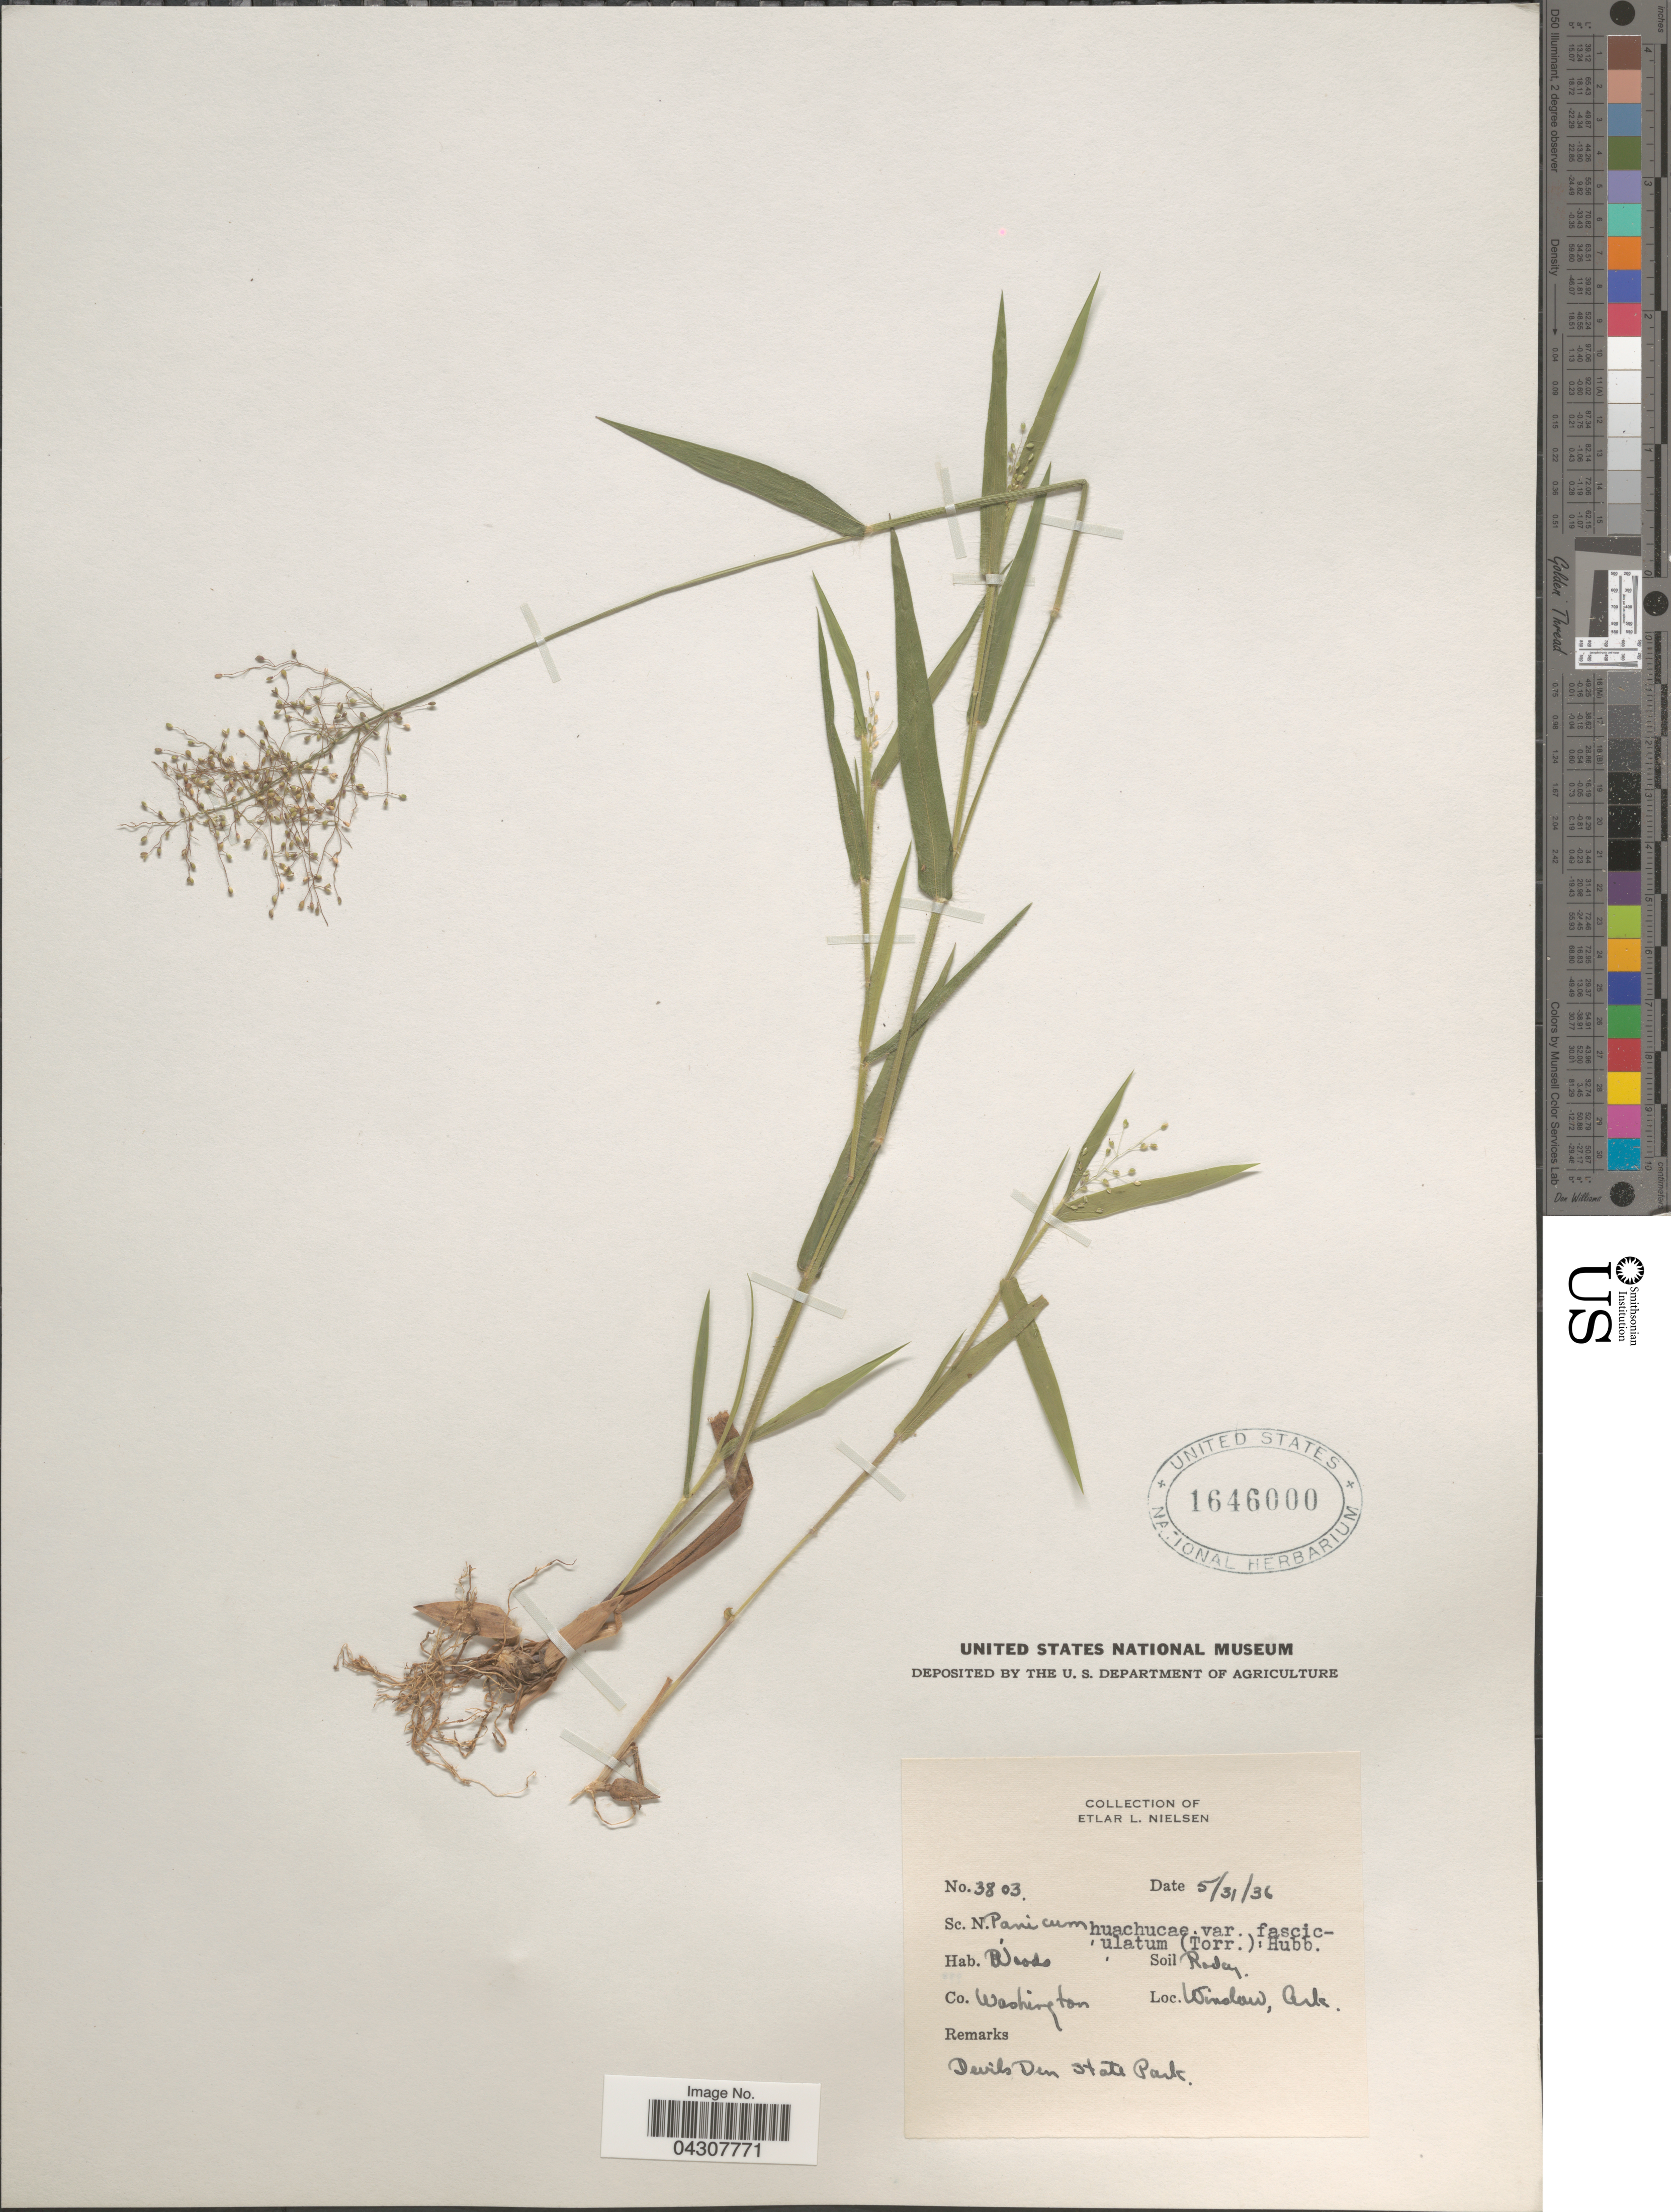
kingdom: Plantae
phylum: Tracheophyta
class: Liliopsida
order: Poales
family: Poaceae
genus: Dichanthelium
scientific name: Dichanthelium acuminatum var. acuminatum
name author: (Sw.) Gould & C.A. Clark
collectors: E. L. Nielsen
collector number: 3803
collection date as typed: Transcribed d/m/y: 31/5/36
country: United States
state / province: Arkansas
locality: Co. Washington. Winslow. Devils Den State Park.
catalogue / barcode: US 1646000